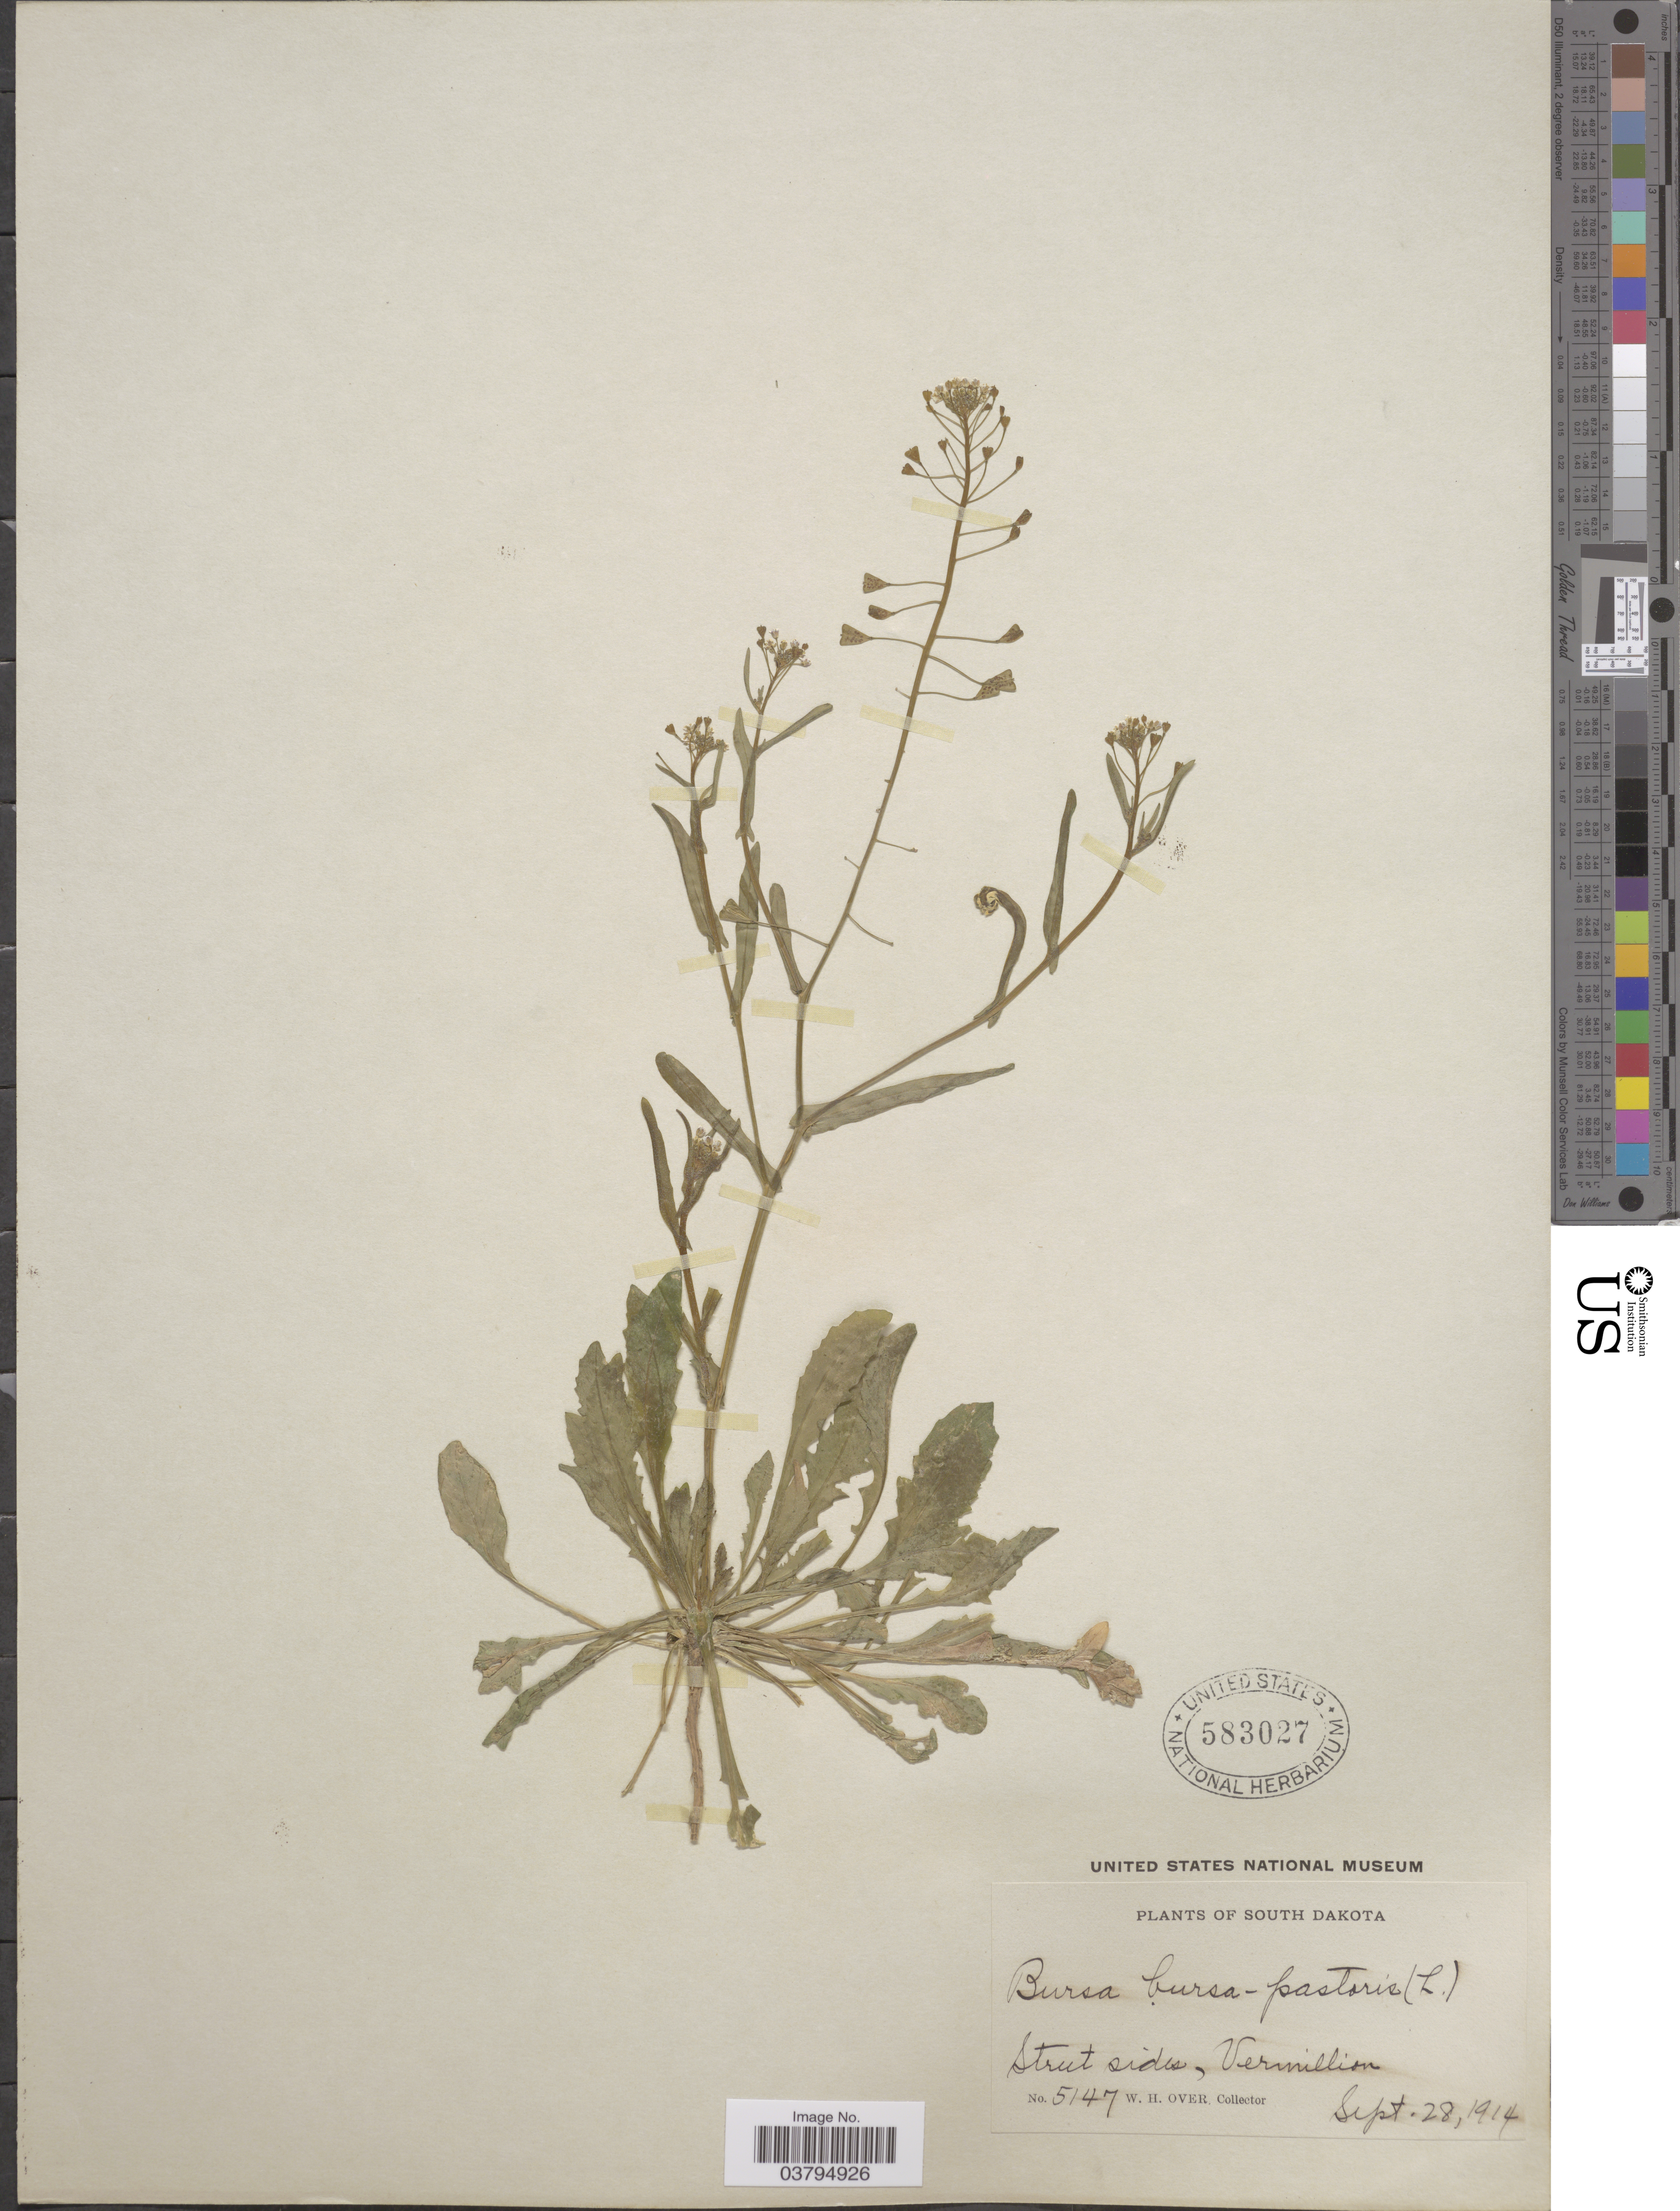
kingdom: Plantae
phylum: Tracheophyta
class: Magnoliopsida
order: Brassicales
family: Brassicaceae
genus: Capsella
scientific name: Capsella bursa-pastoris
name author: (L.) Medik.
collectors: W. Over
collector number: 5147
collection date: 1914-09-28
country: United States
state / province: South Dakota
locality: Street sides, Vermillion.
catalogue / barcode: US 583027